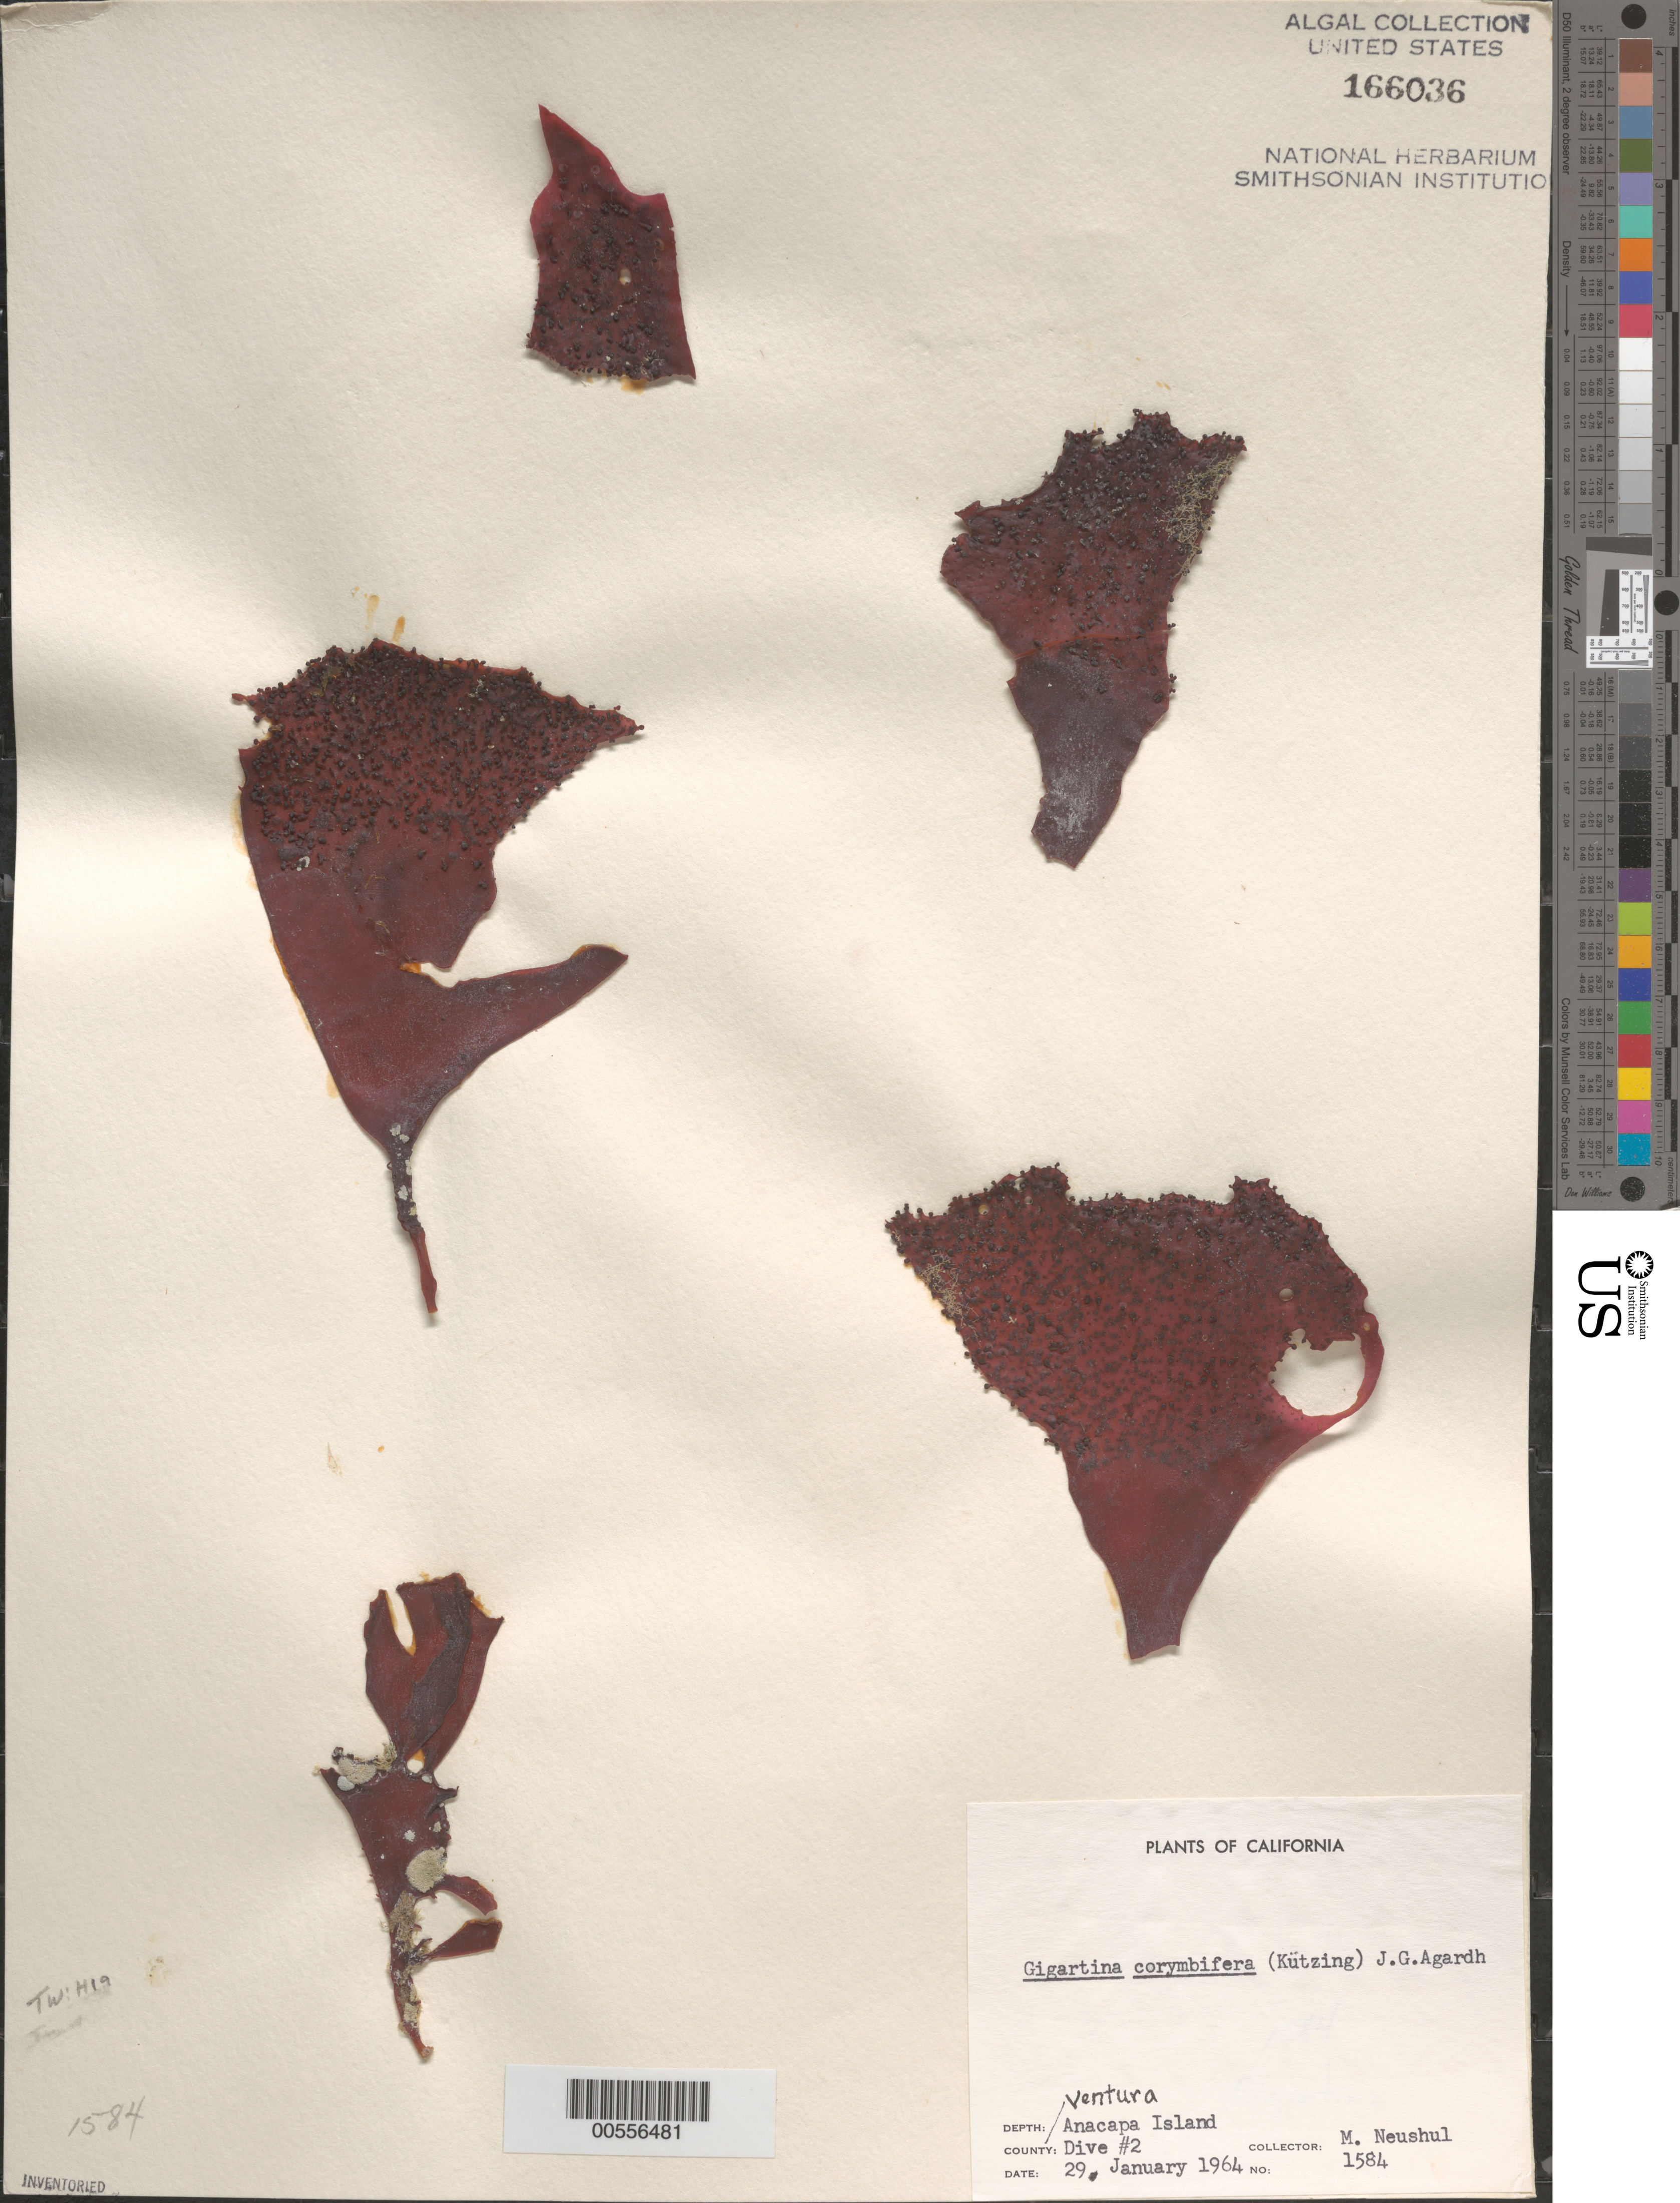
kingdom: Plantae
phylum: Rhodophyta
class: Florideophyceae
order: Gigartinales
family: Gigartinaceae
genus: Chondracanthus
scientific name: Chondracanthus corymbiferus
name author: (Kütz.) Guiry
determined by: Algae name updating Project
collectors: M. Neushul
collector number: Neushul 1584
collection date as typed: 29 Jan 1964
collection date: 1964-01-29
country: United States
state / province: California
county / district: Ventura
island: Anacapa Island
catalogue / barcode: US 166036